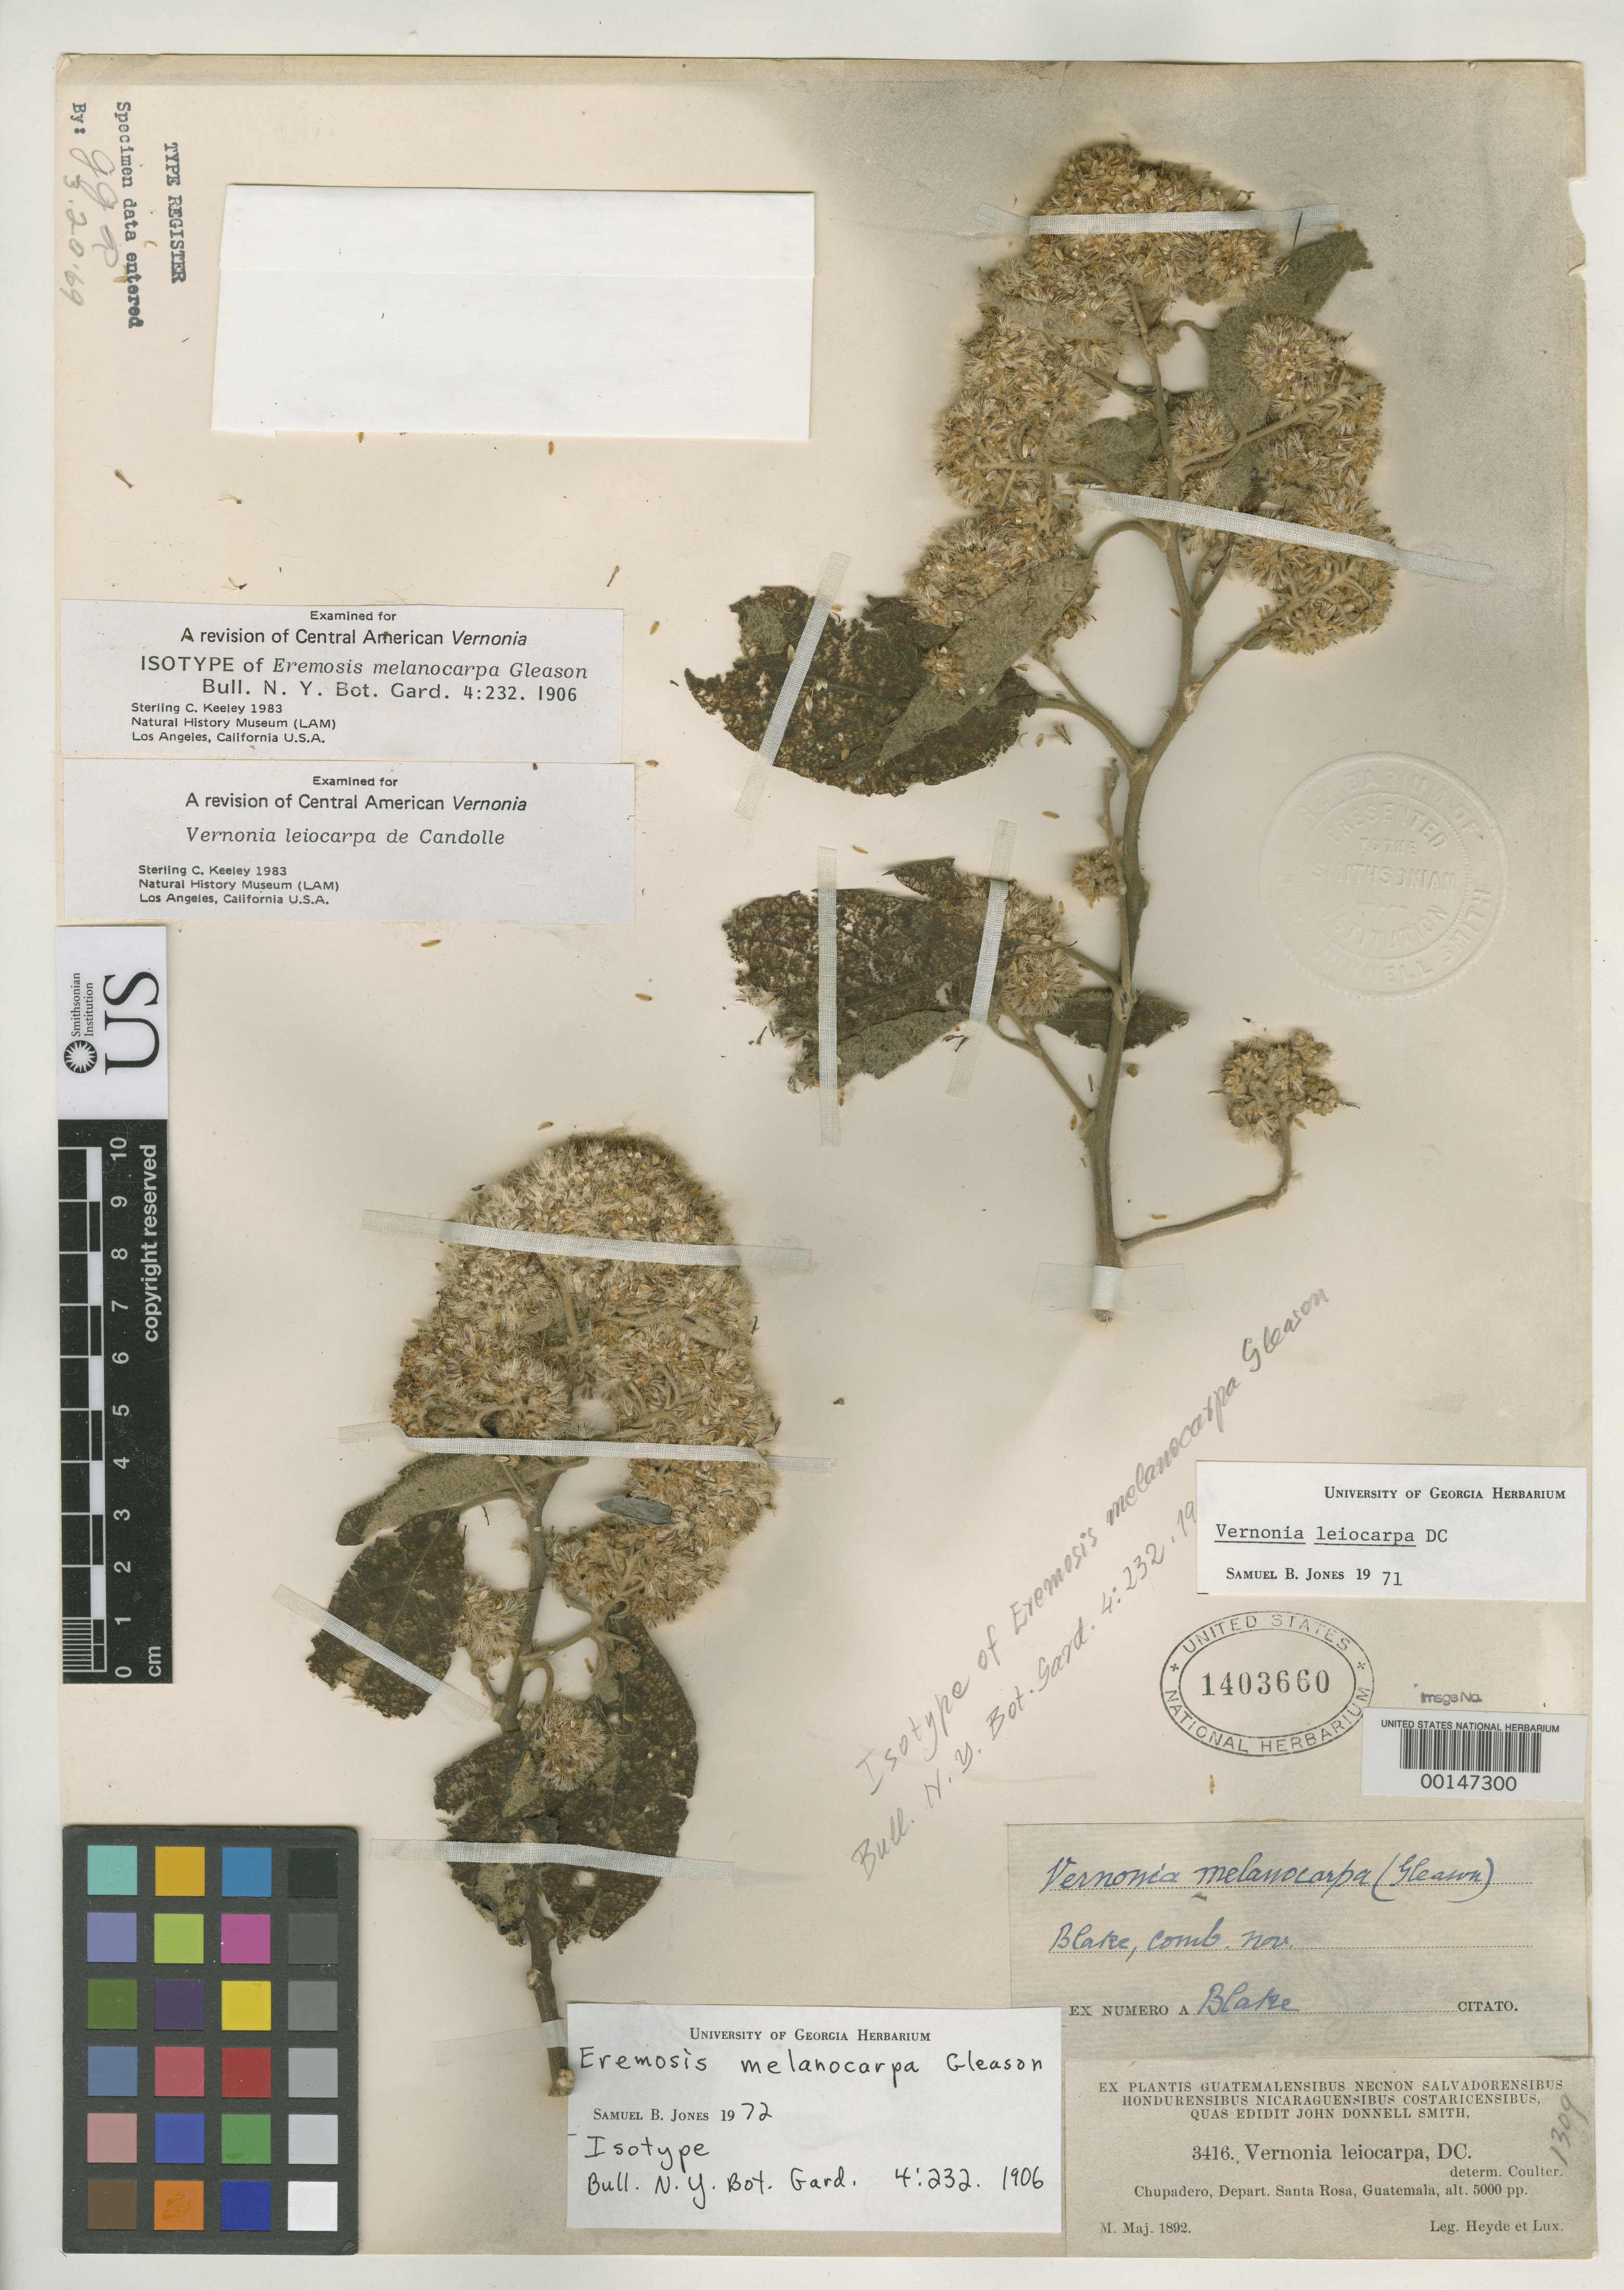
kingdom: Plantae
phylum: Tracheophyta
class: Magnoliopsida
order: Asterales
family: Asteraceae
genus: Eremosis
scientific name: Eremosis melanocarpa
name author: Gleason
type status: Isotype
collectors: E. T. Heyde & E. Lux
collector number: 3416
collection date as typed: May 1892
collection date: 1892-05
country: Guatemala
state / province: Santa Rosa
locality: Chupadero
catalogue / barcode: US 1403660